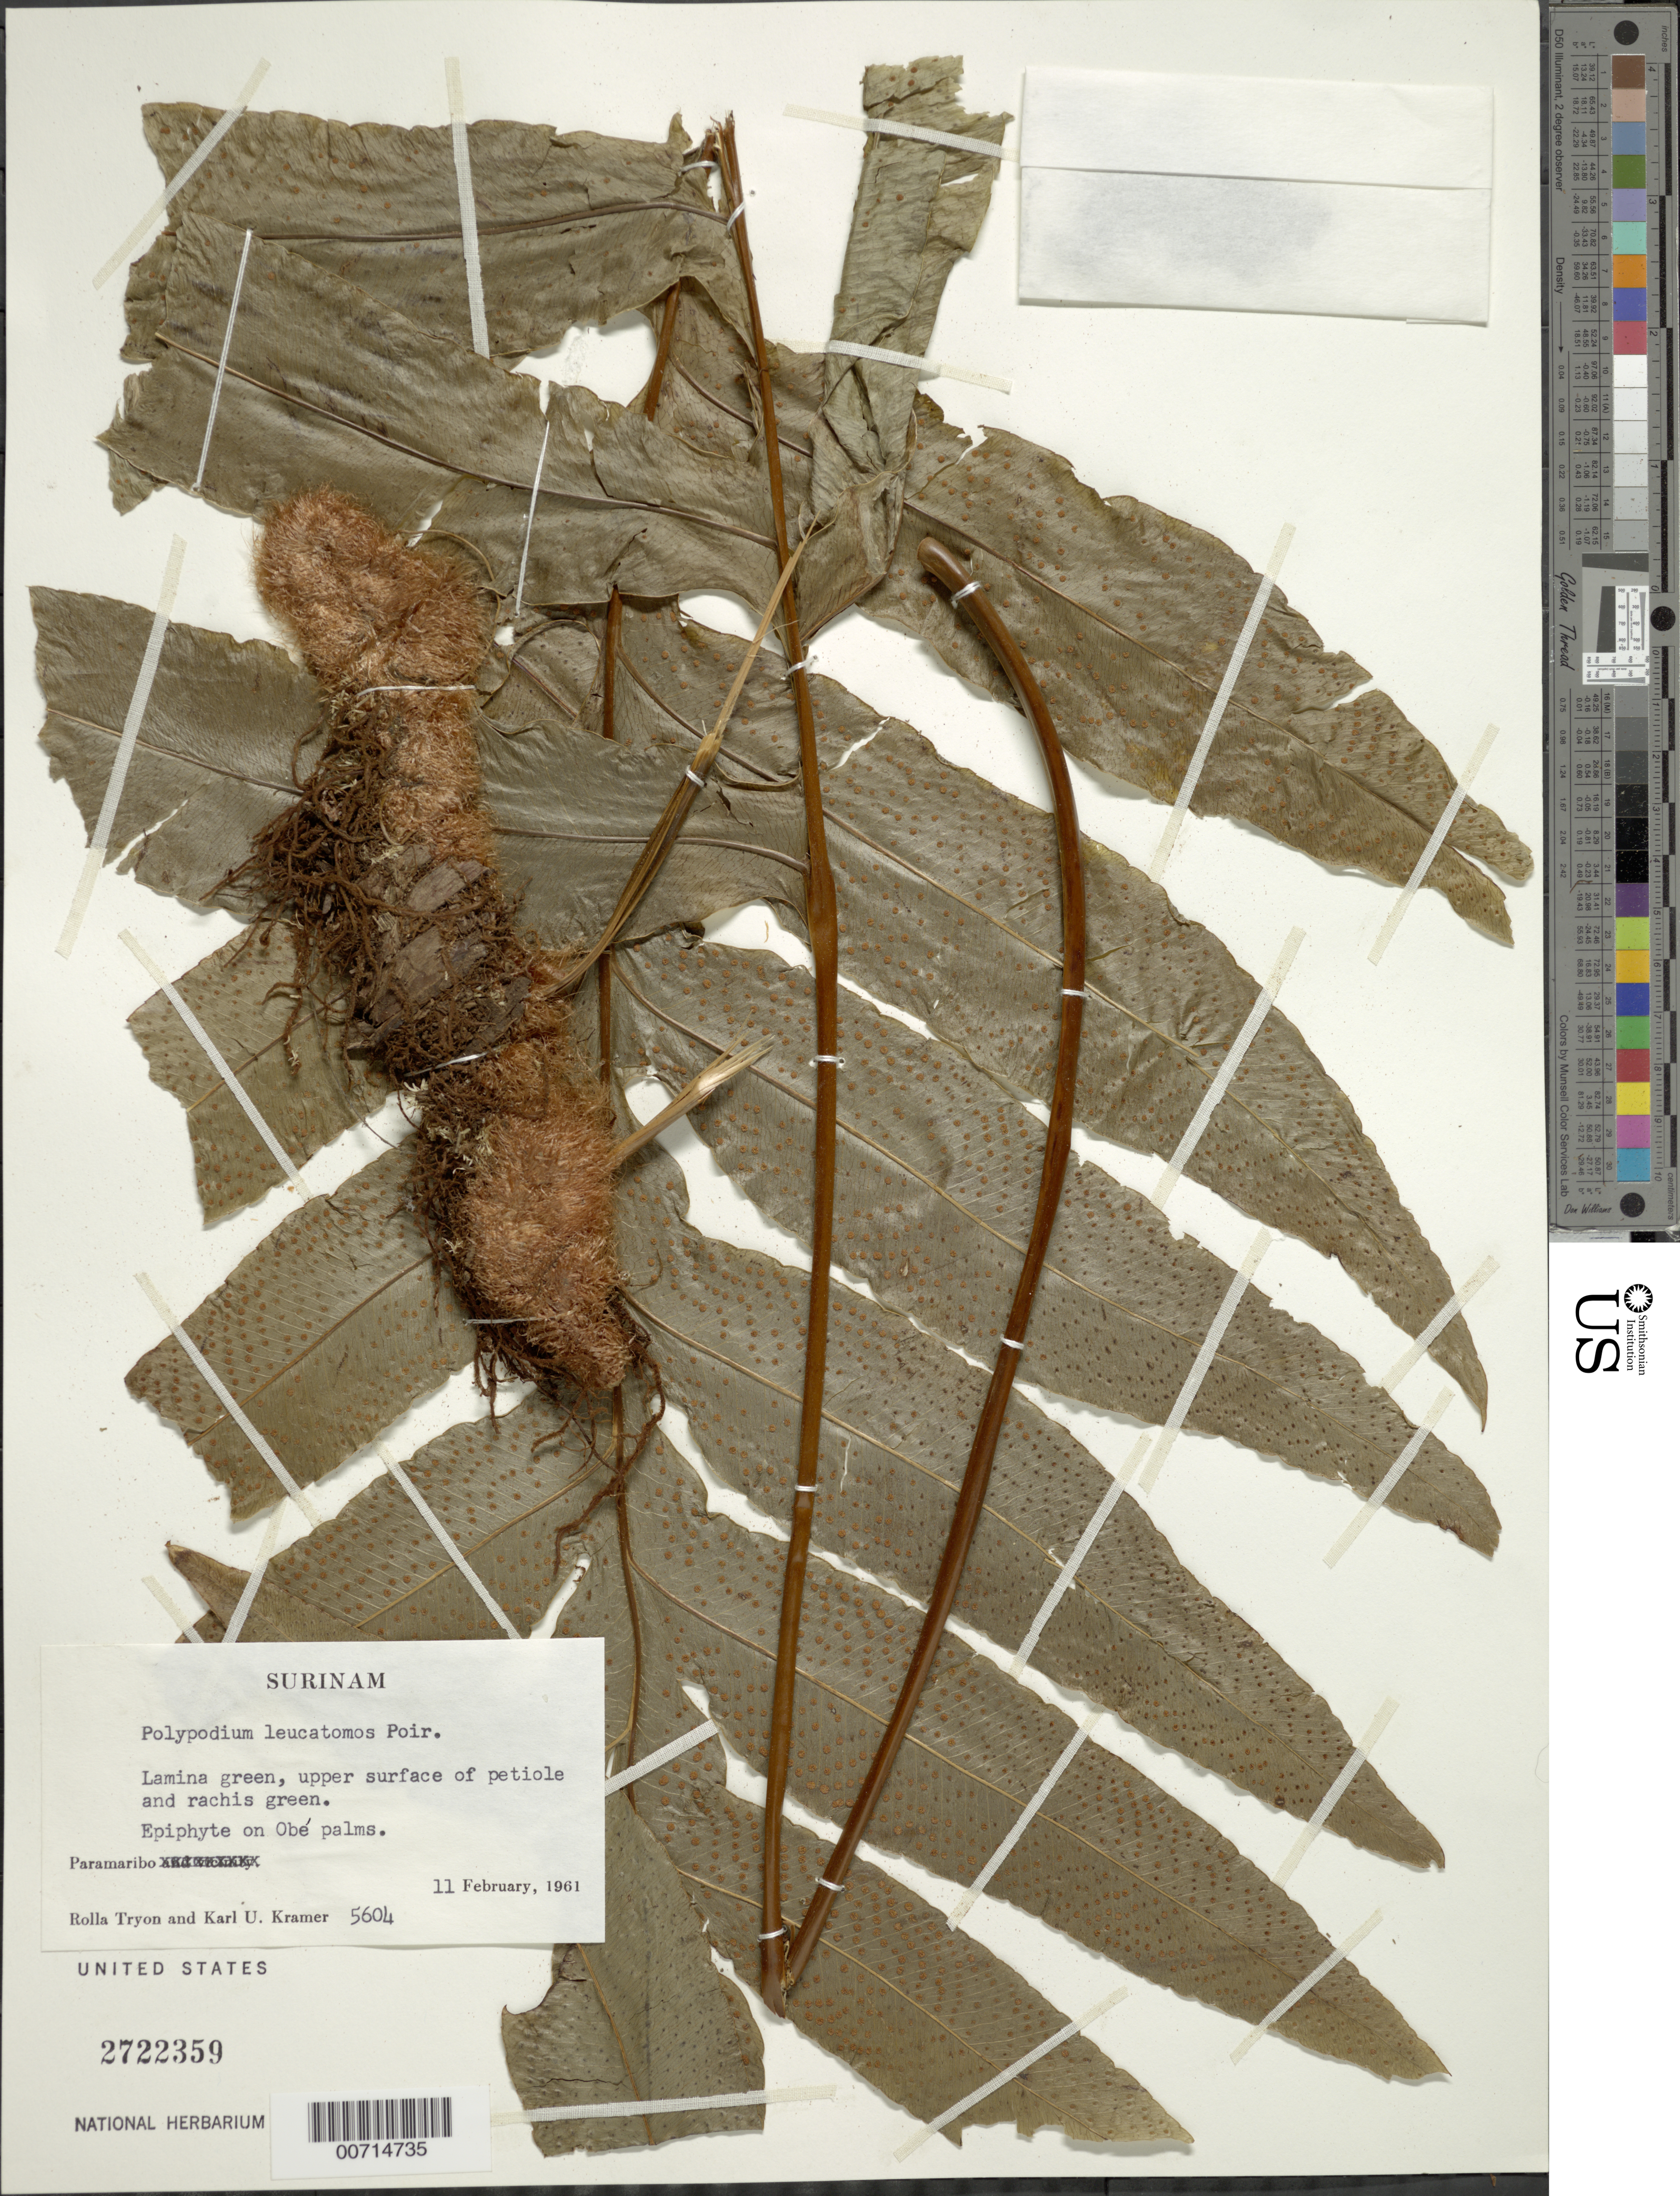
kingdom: Plantae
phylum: Tracheophyta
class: Polypodiopsida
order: Polypodiales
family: Polypodiaceae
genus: Phlebodium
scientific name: Phlebodium decumanum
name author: (Willd.) J. Sm.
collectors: R. M. Tryon & K. U. Kramer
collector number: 5604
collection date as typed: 11-Feb-61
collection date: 1961-02-11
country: Suriname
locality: Paramaribo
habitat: On Obé palm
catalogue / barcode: US 2722359